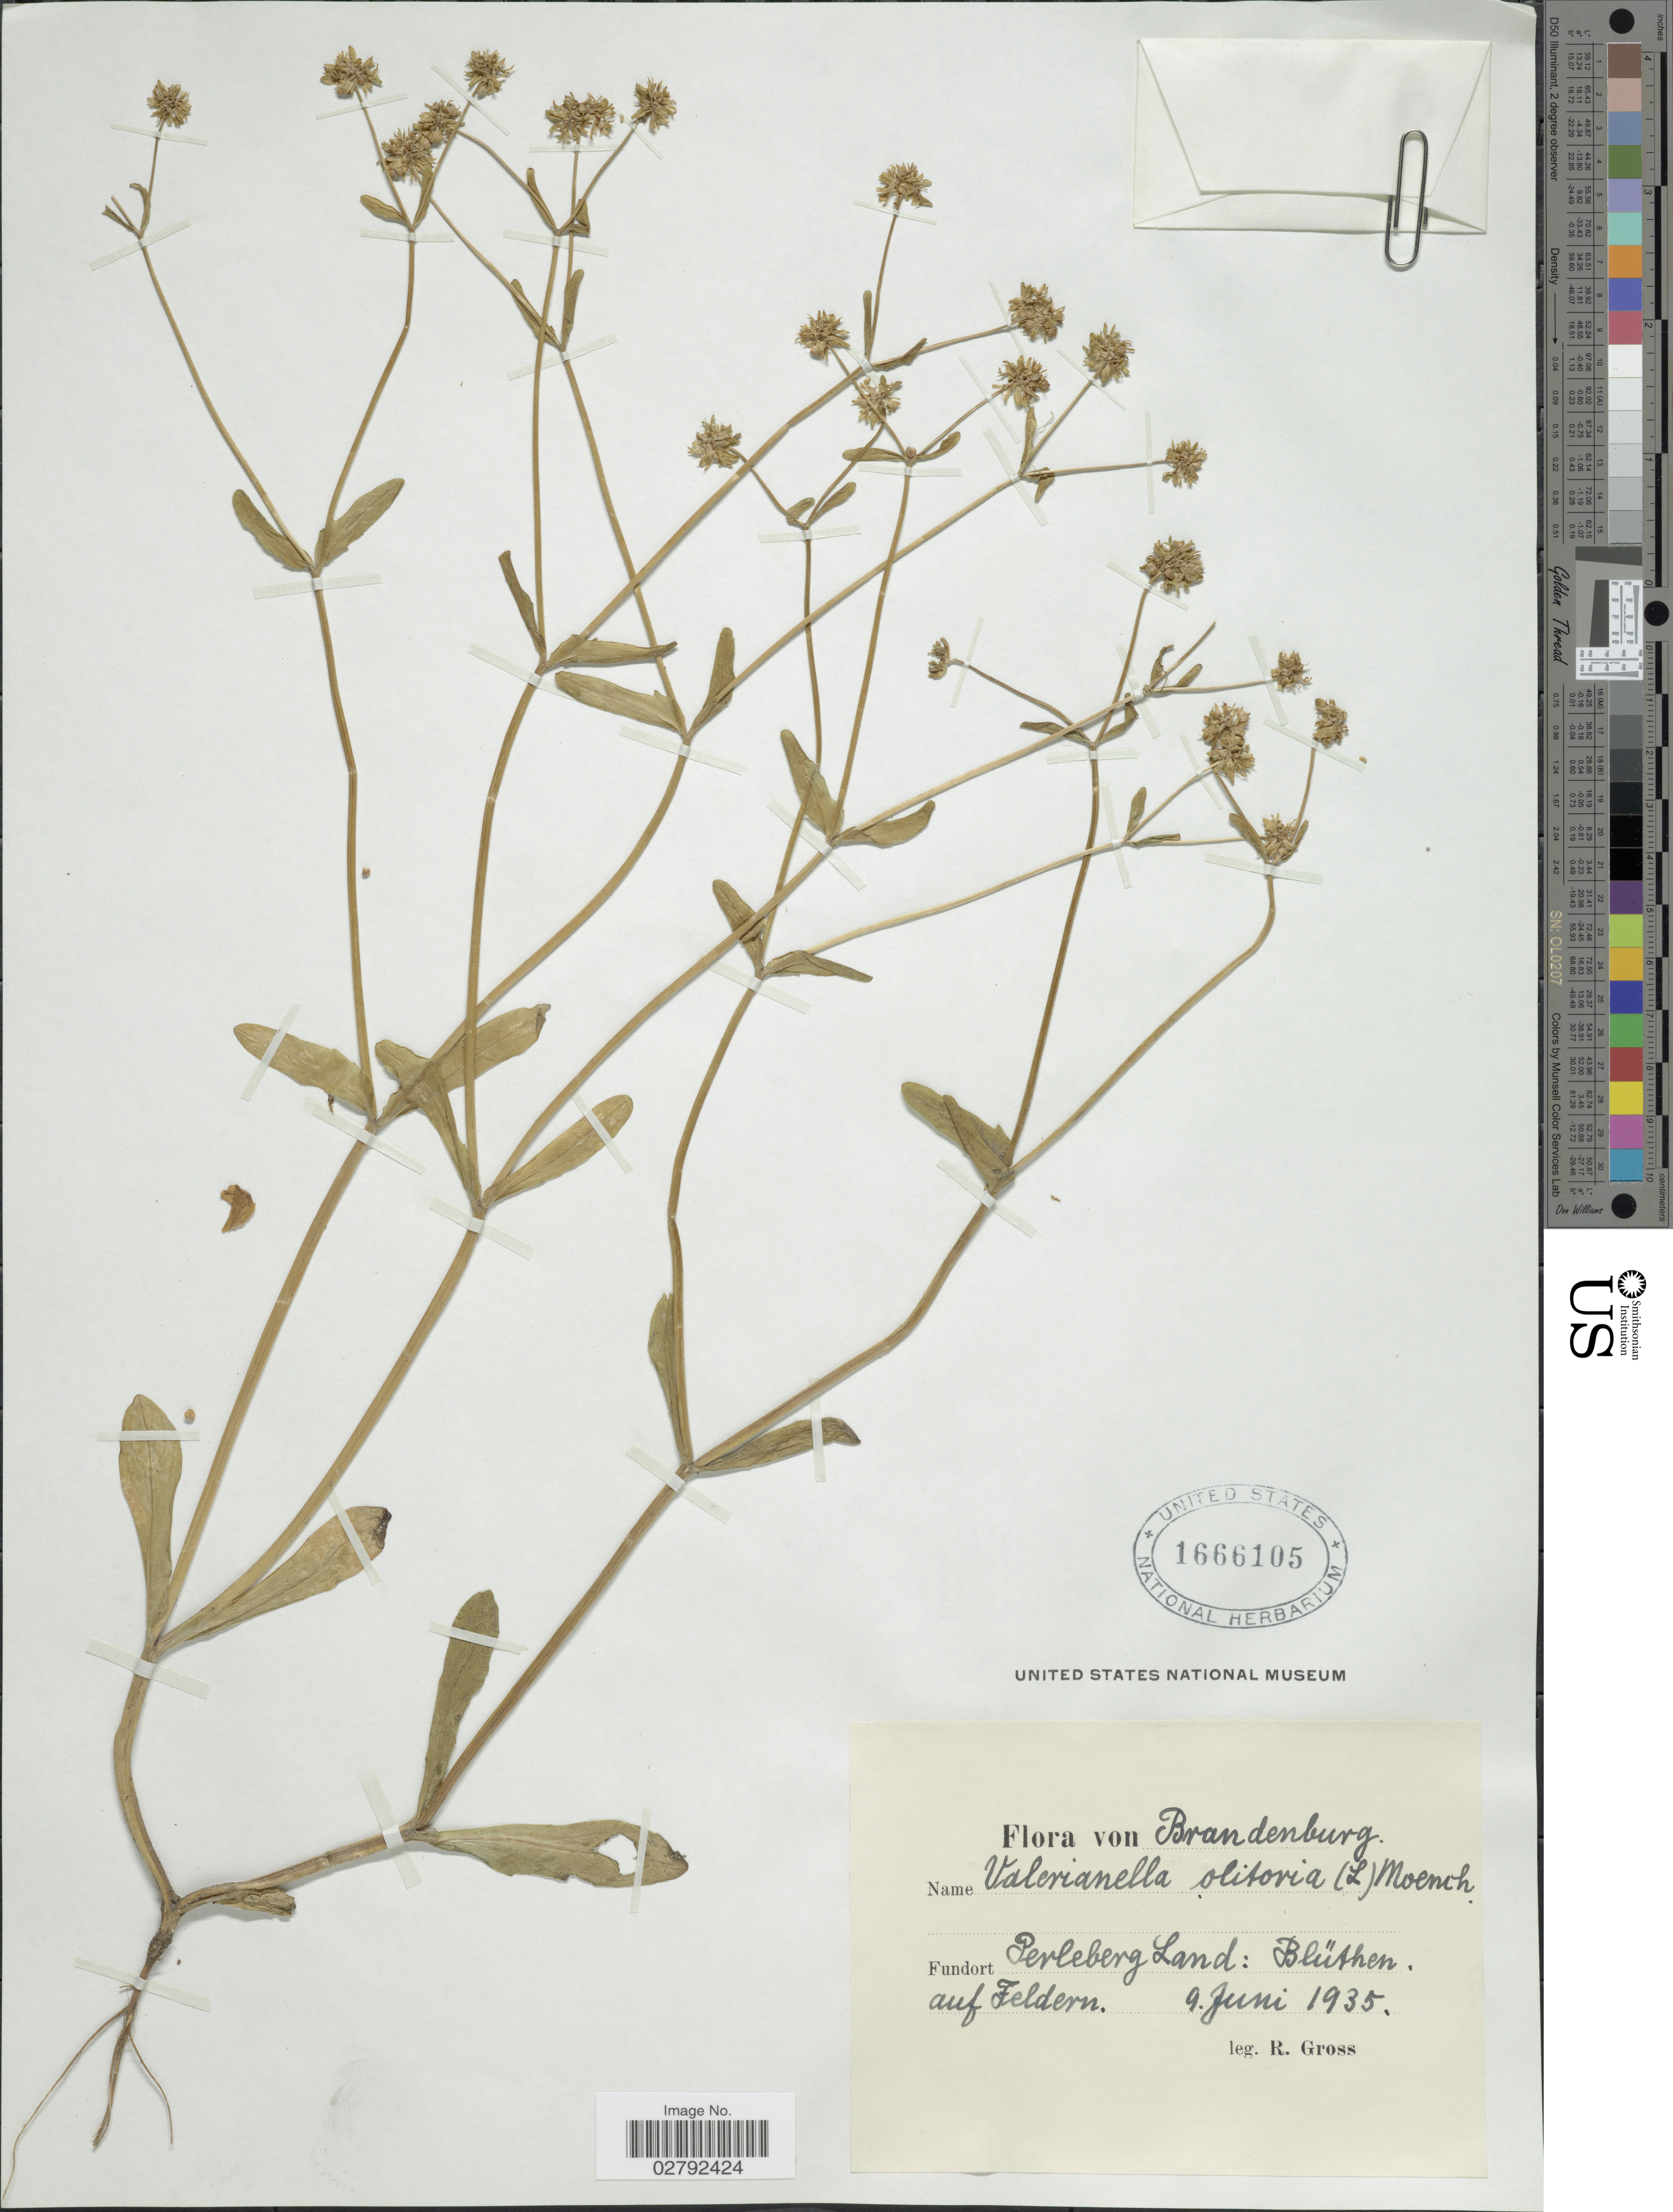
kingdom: Plantae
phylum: Tracheophyta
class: Magnoliopsida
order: Dipsacales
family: Caprifoliaceae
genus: Valerianella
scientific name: Valerianella olitoria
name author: (L.) Pollich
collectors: R. Gross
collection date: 1935-06-09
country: Germany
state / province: Brandenburg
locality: Perleberg Land: Blüthen. auf Feldern.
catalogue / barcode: US 1666105